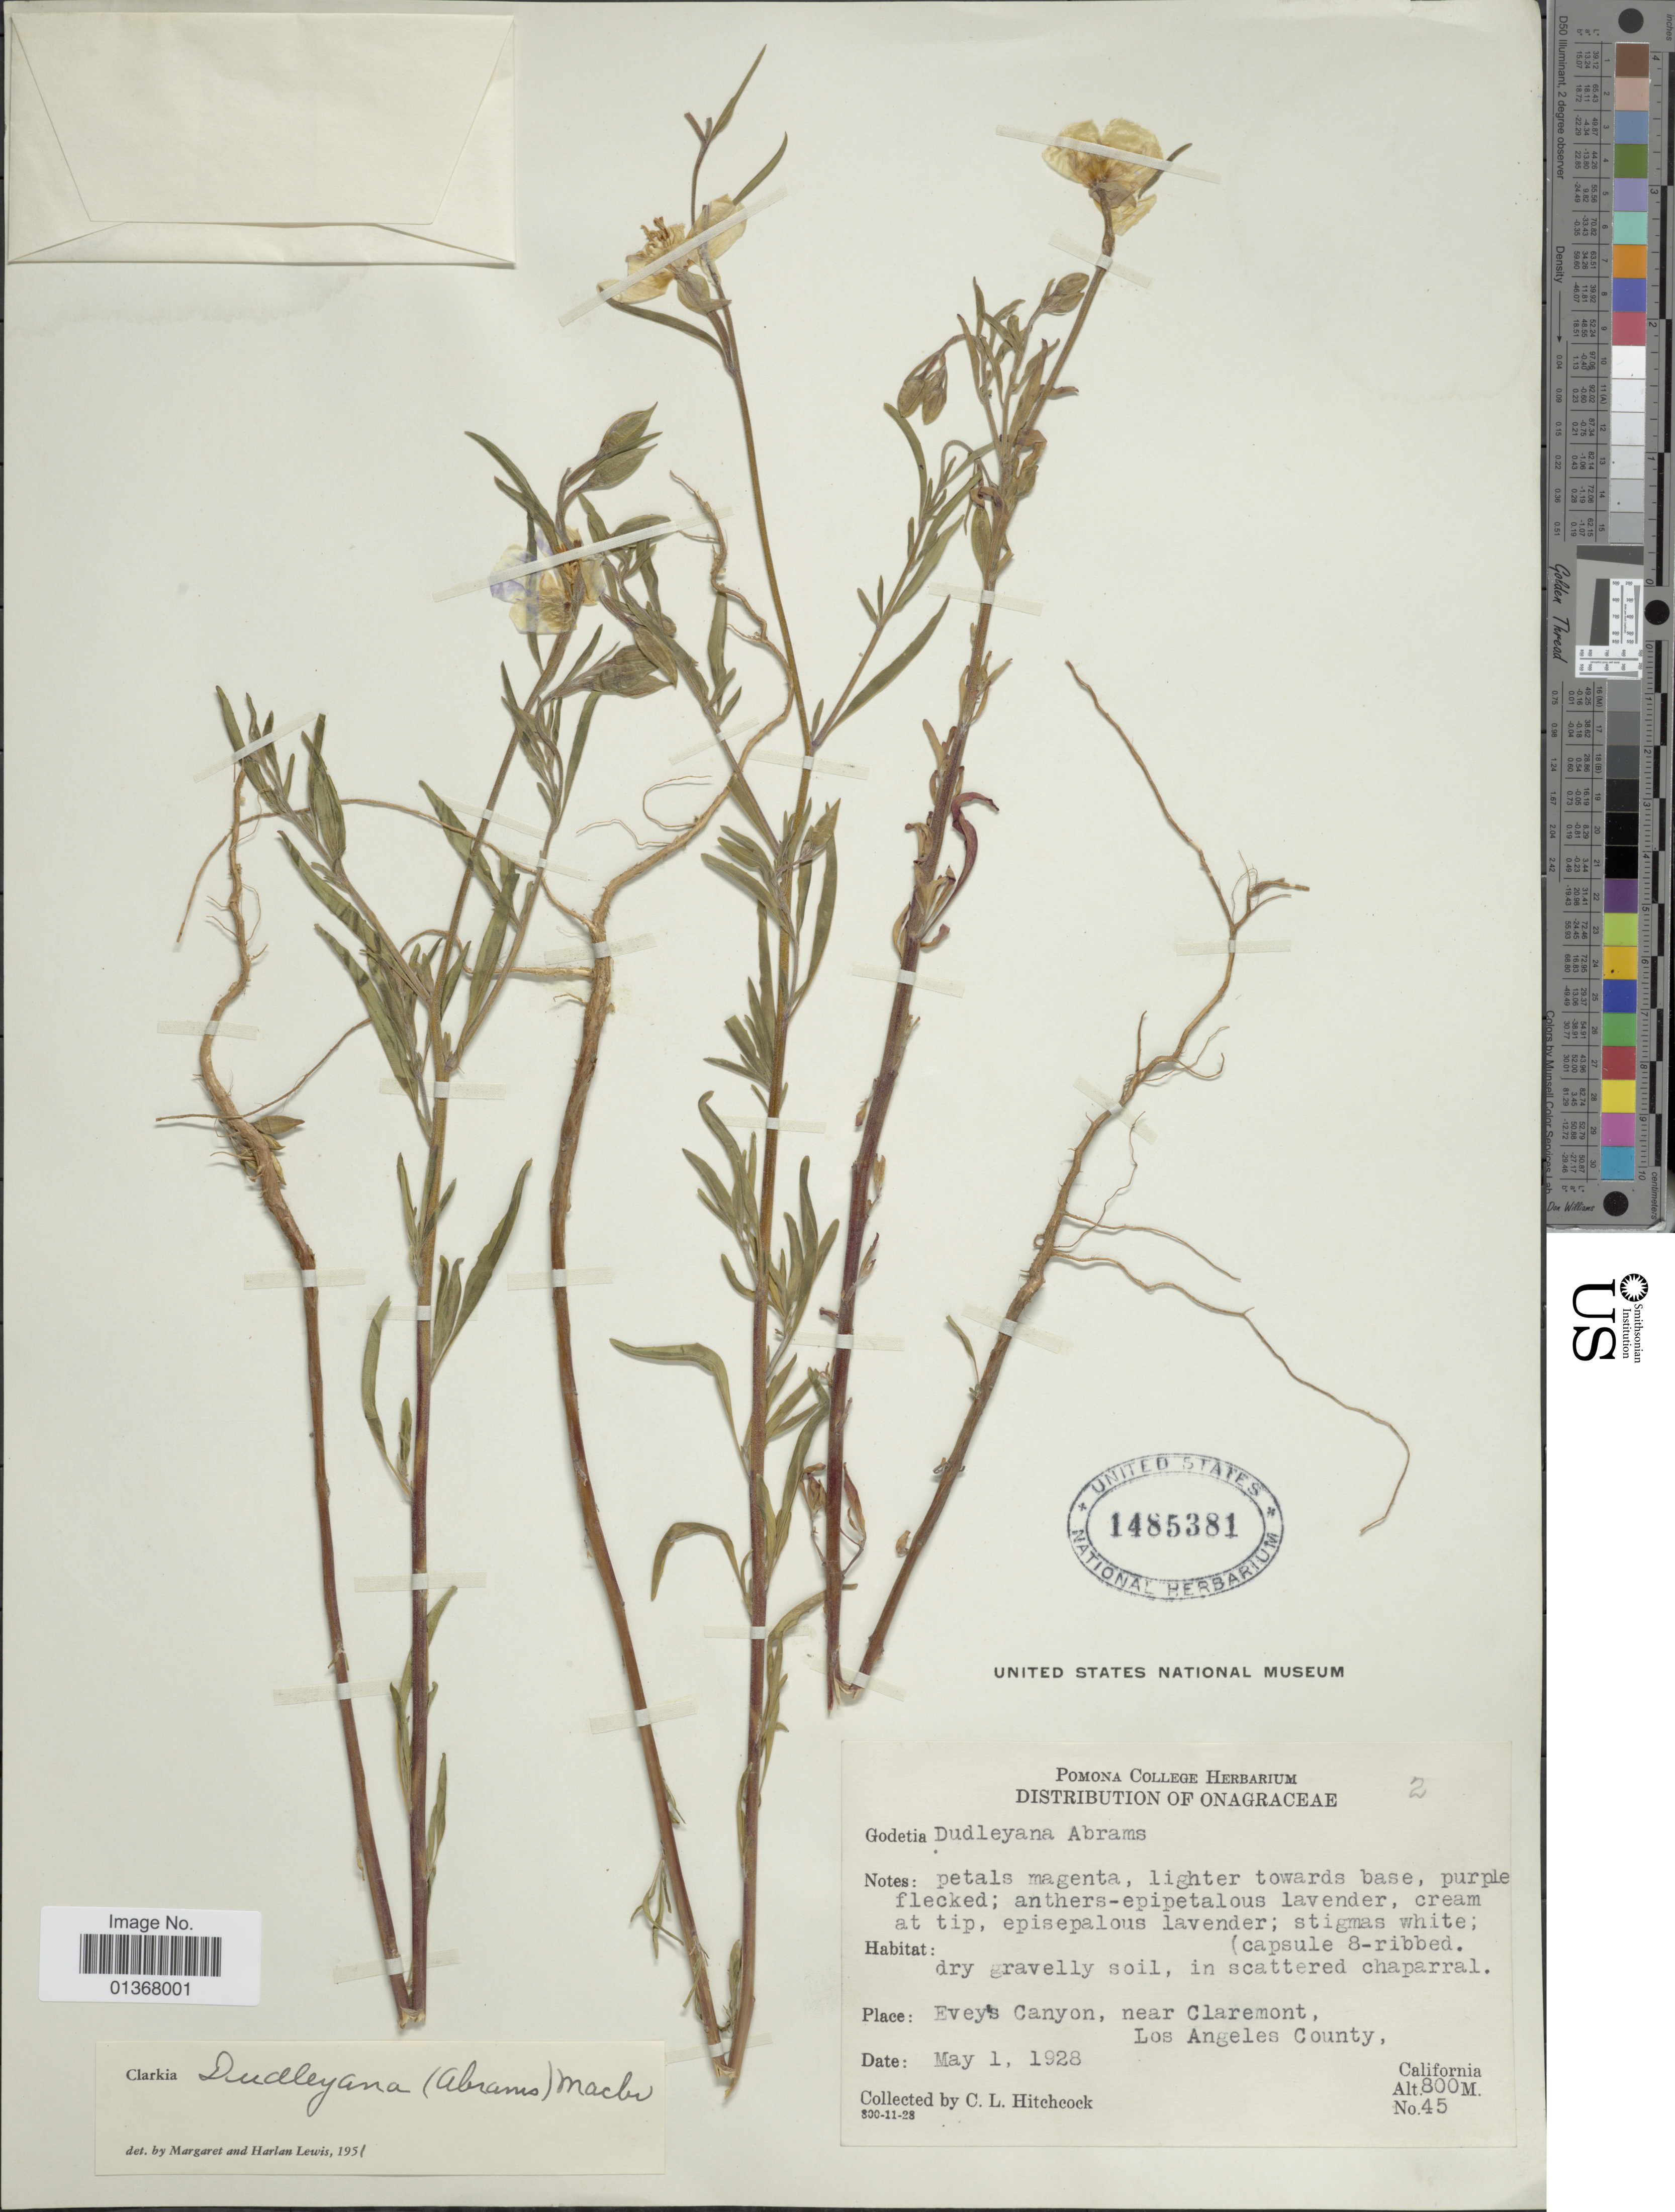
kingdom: Plantae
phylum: Tracheophyta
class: Magnoliopsida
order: Myrtales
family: Onagraceae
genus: Clarkia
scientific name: Clarkia dudleyana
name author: (Abrams) J.F. Macbr.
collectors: C. L. Hitchcock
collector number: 45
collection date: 1928-05-01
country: United States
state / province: California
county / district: Los Angeles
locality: Evey's Canyon, near Claremont, Los Angeles County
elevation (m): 800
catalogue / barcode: US 1485381